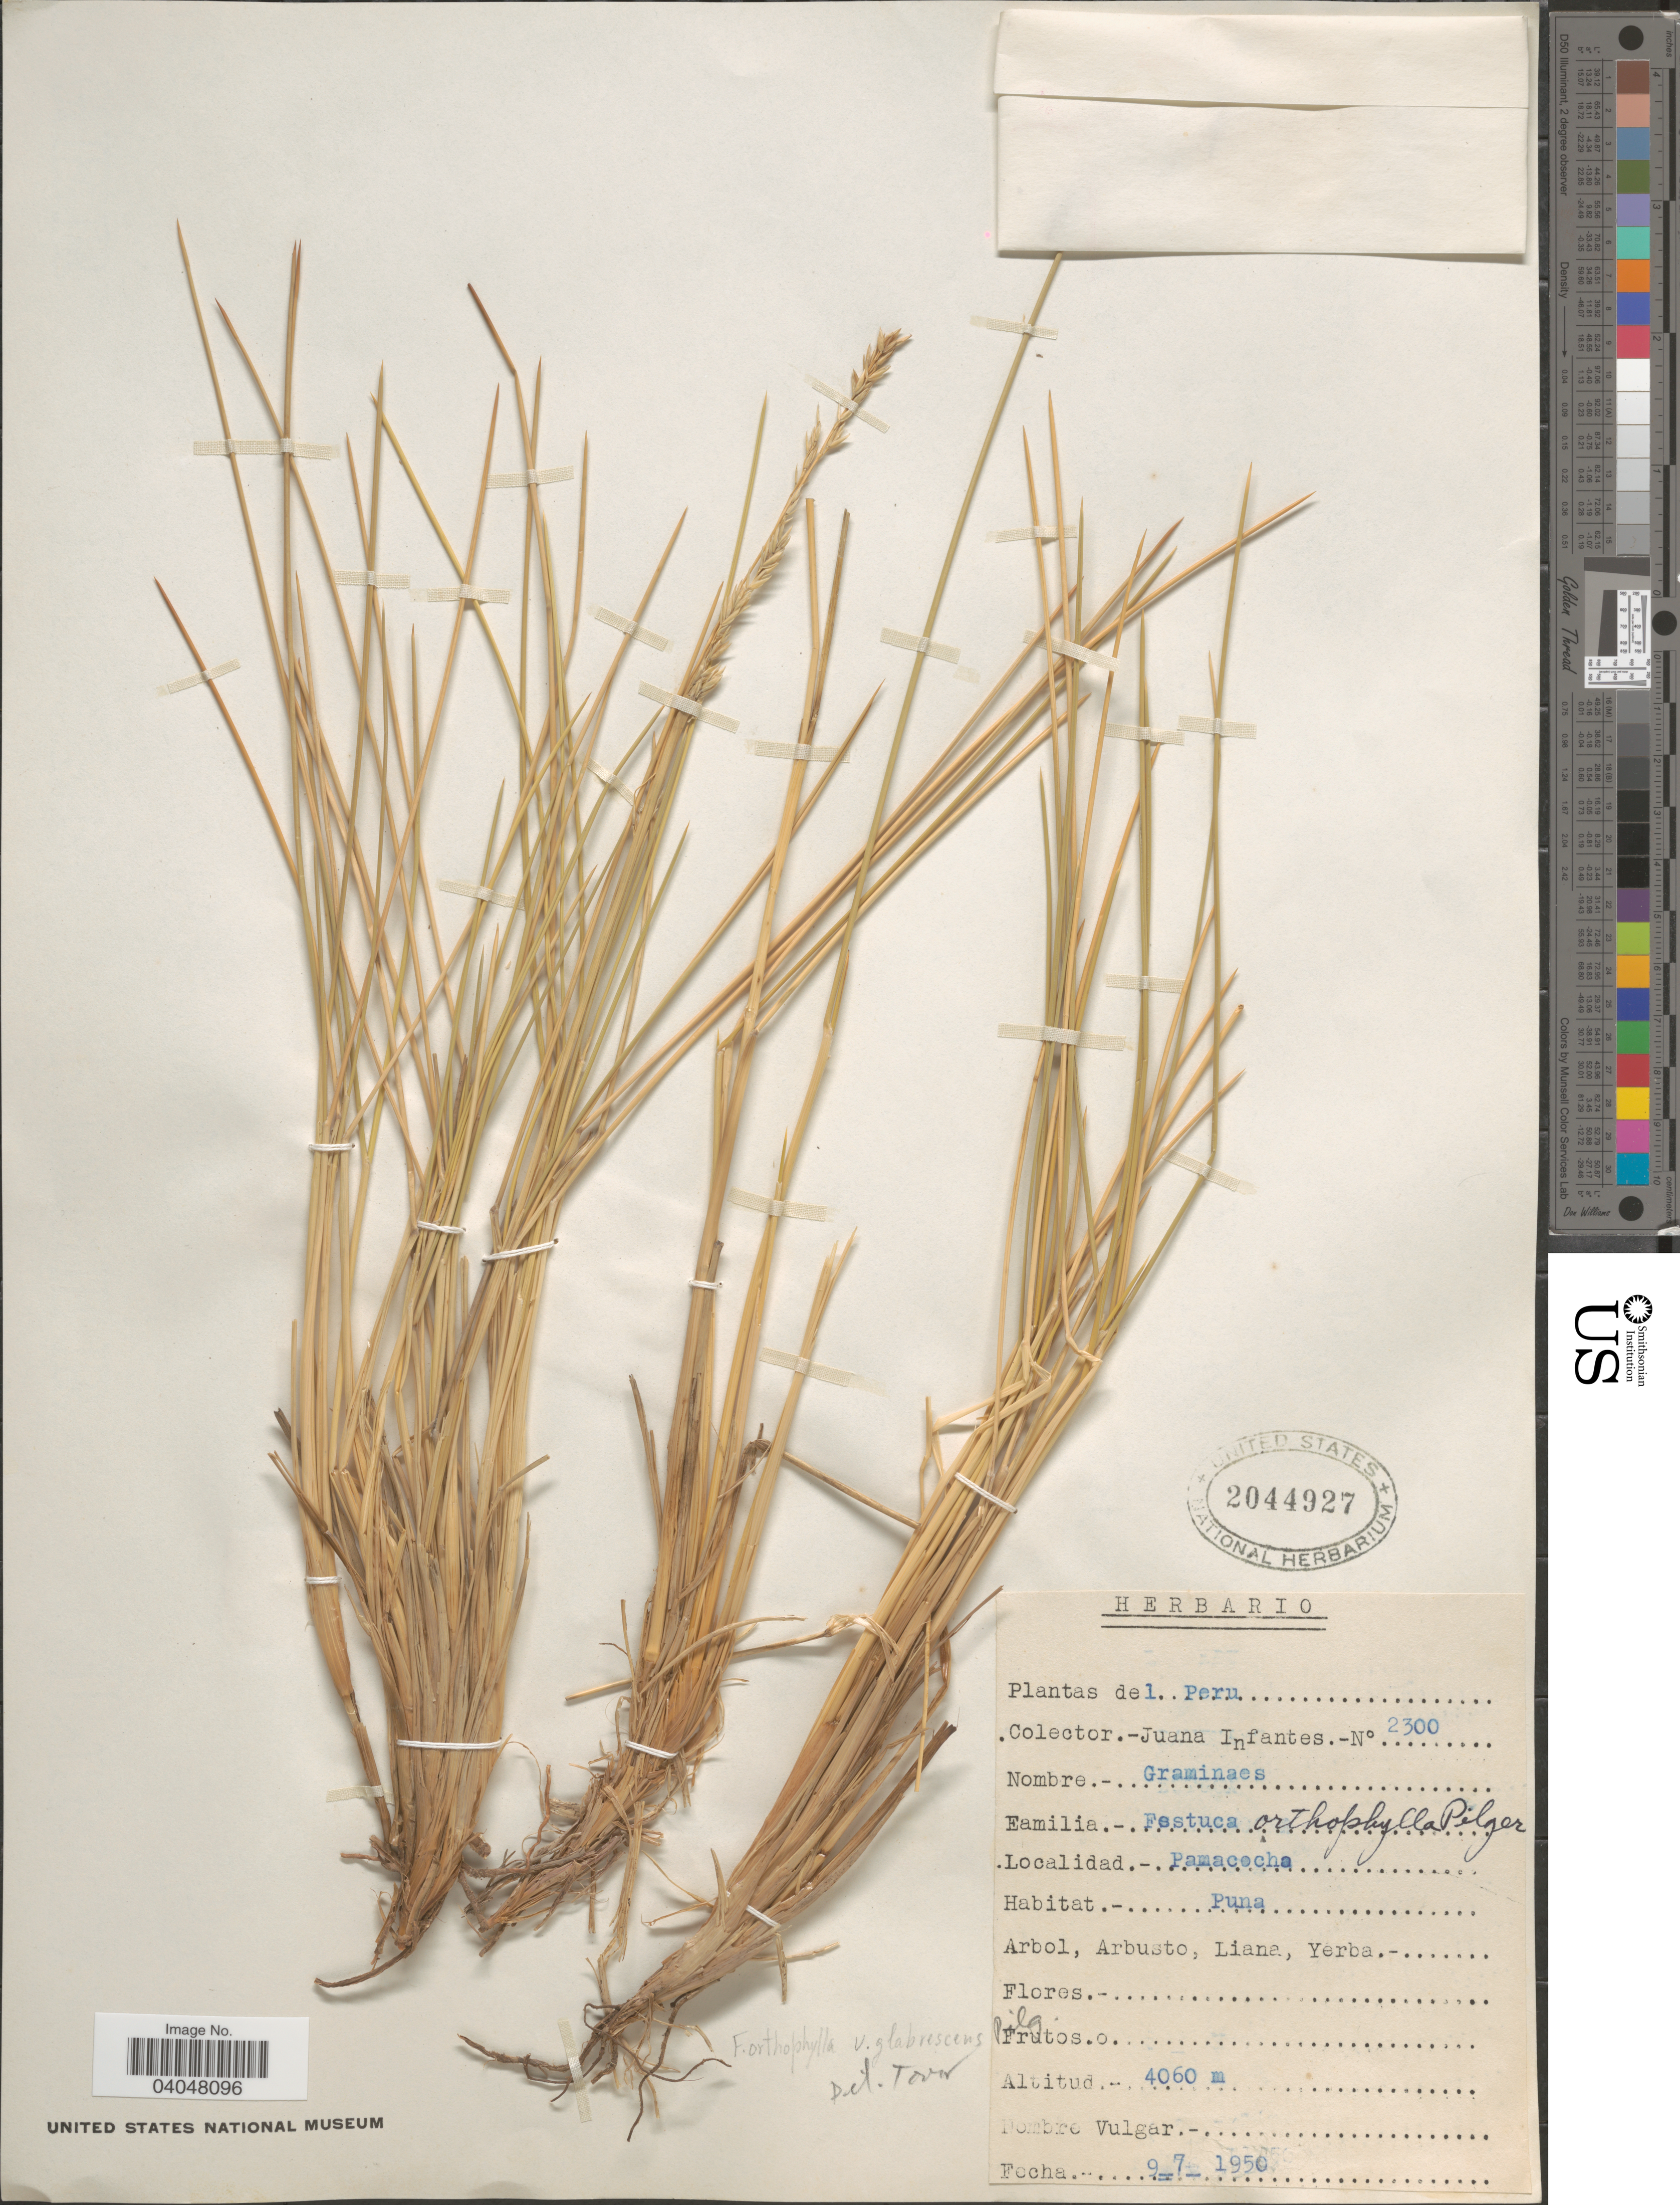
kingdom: Plantae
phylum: Tracheophyta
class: Liliopsida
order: Poales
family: Poaceae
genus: Festuca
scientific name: Festuca orthophylla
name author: Pilg.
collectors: J. Infantes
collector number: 2300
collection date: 1950-07-09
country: Peru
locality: Pamacocha.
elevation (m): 4060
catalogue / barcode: US 2044927